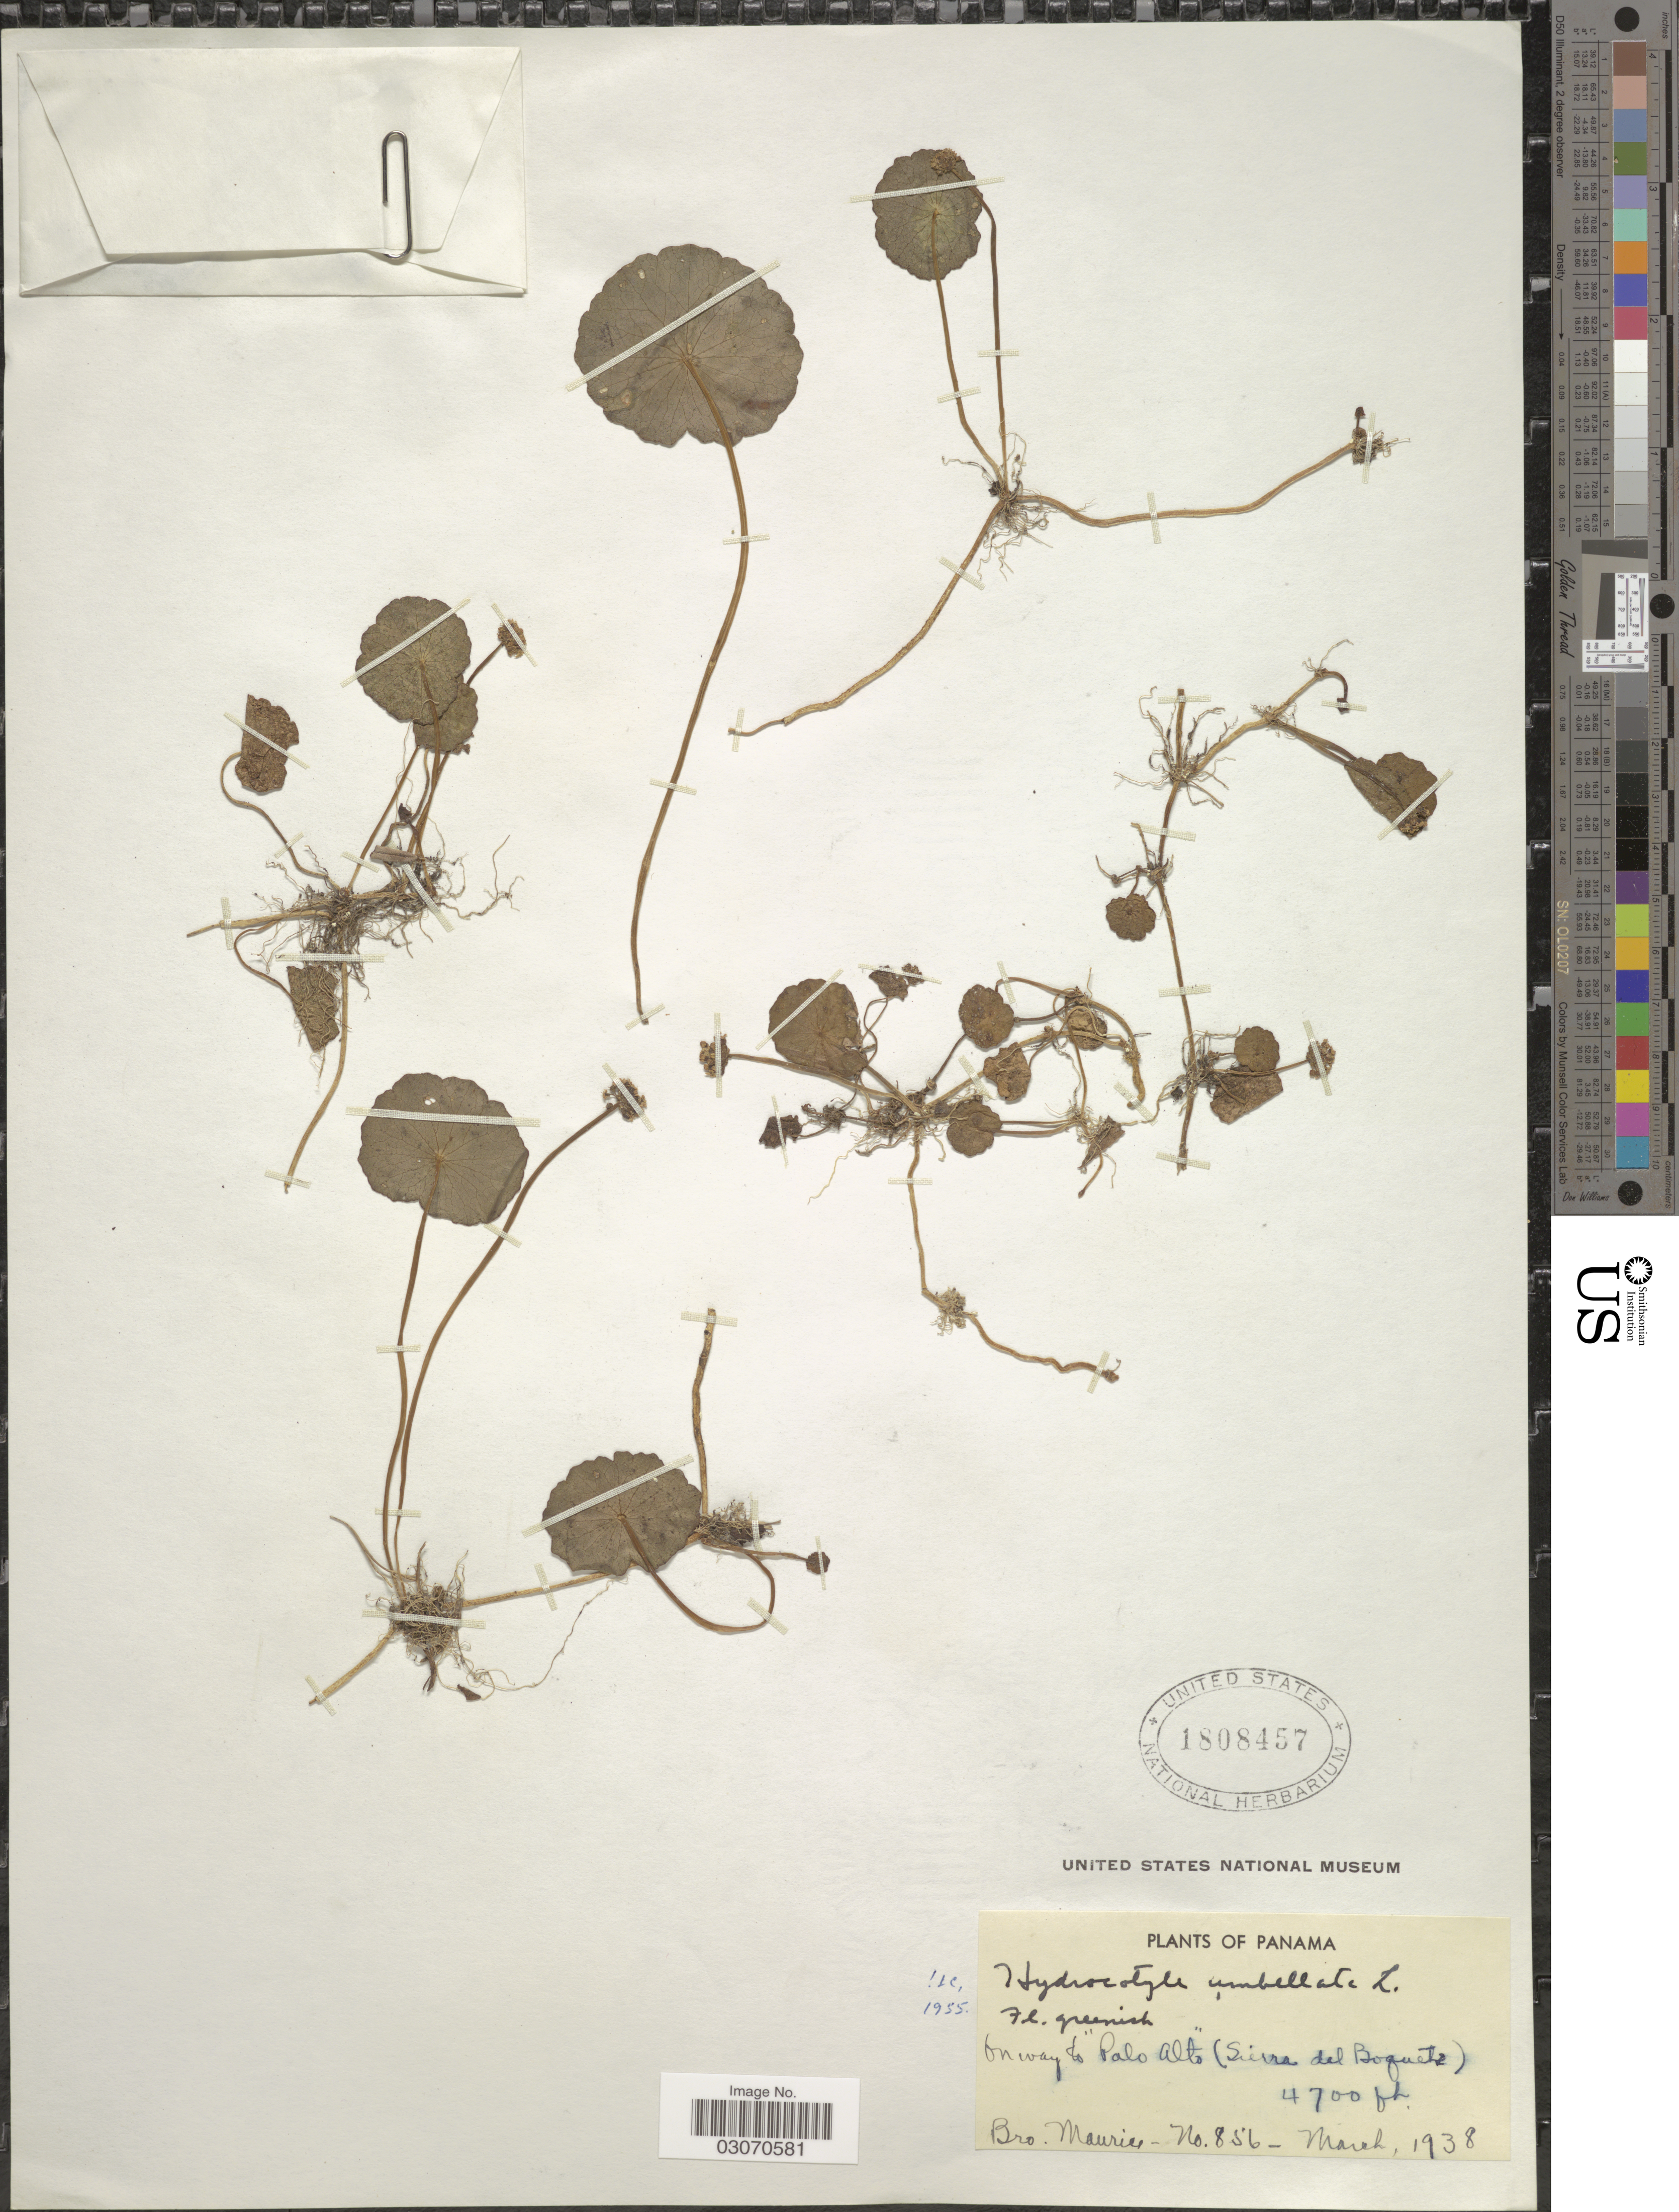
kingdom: Plantae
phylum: Tracheophyta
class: Magnoliopsida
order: Apiales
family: Araliaceae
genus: Hydrocotyle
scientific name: Hydrocotyle umbellata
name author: L.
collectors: B. Maurice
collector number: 856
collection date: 1938-03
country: Panama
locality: On way to Palo Alto (Sierra del Boquete).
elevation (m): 1433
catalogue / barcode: US 1808457